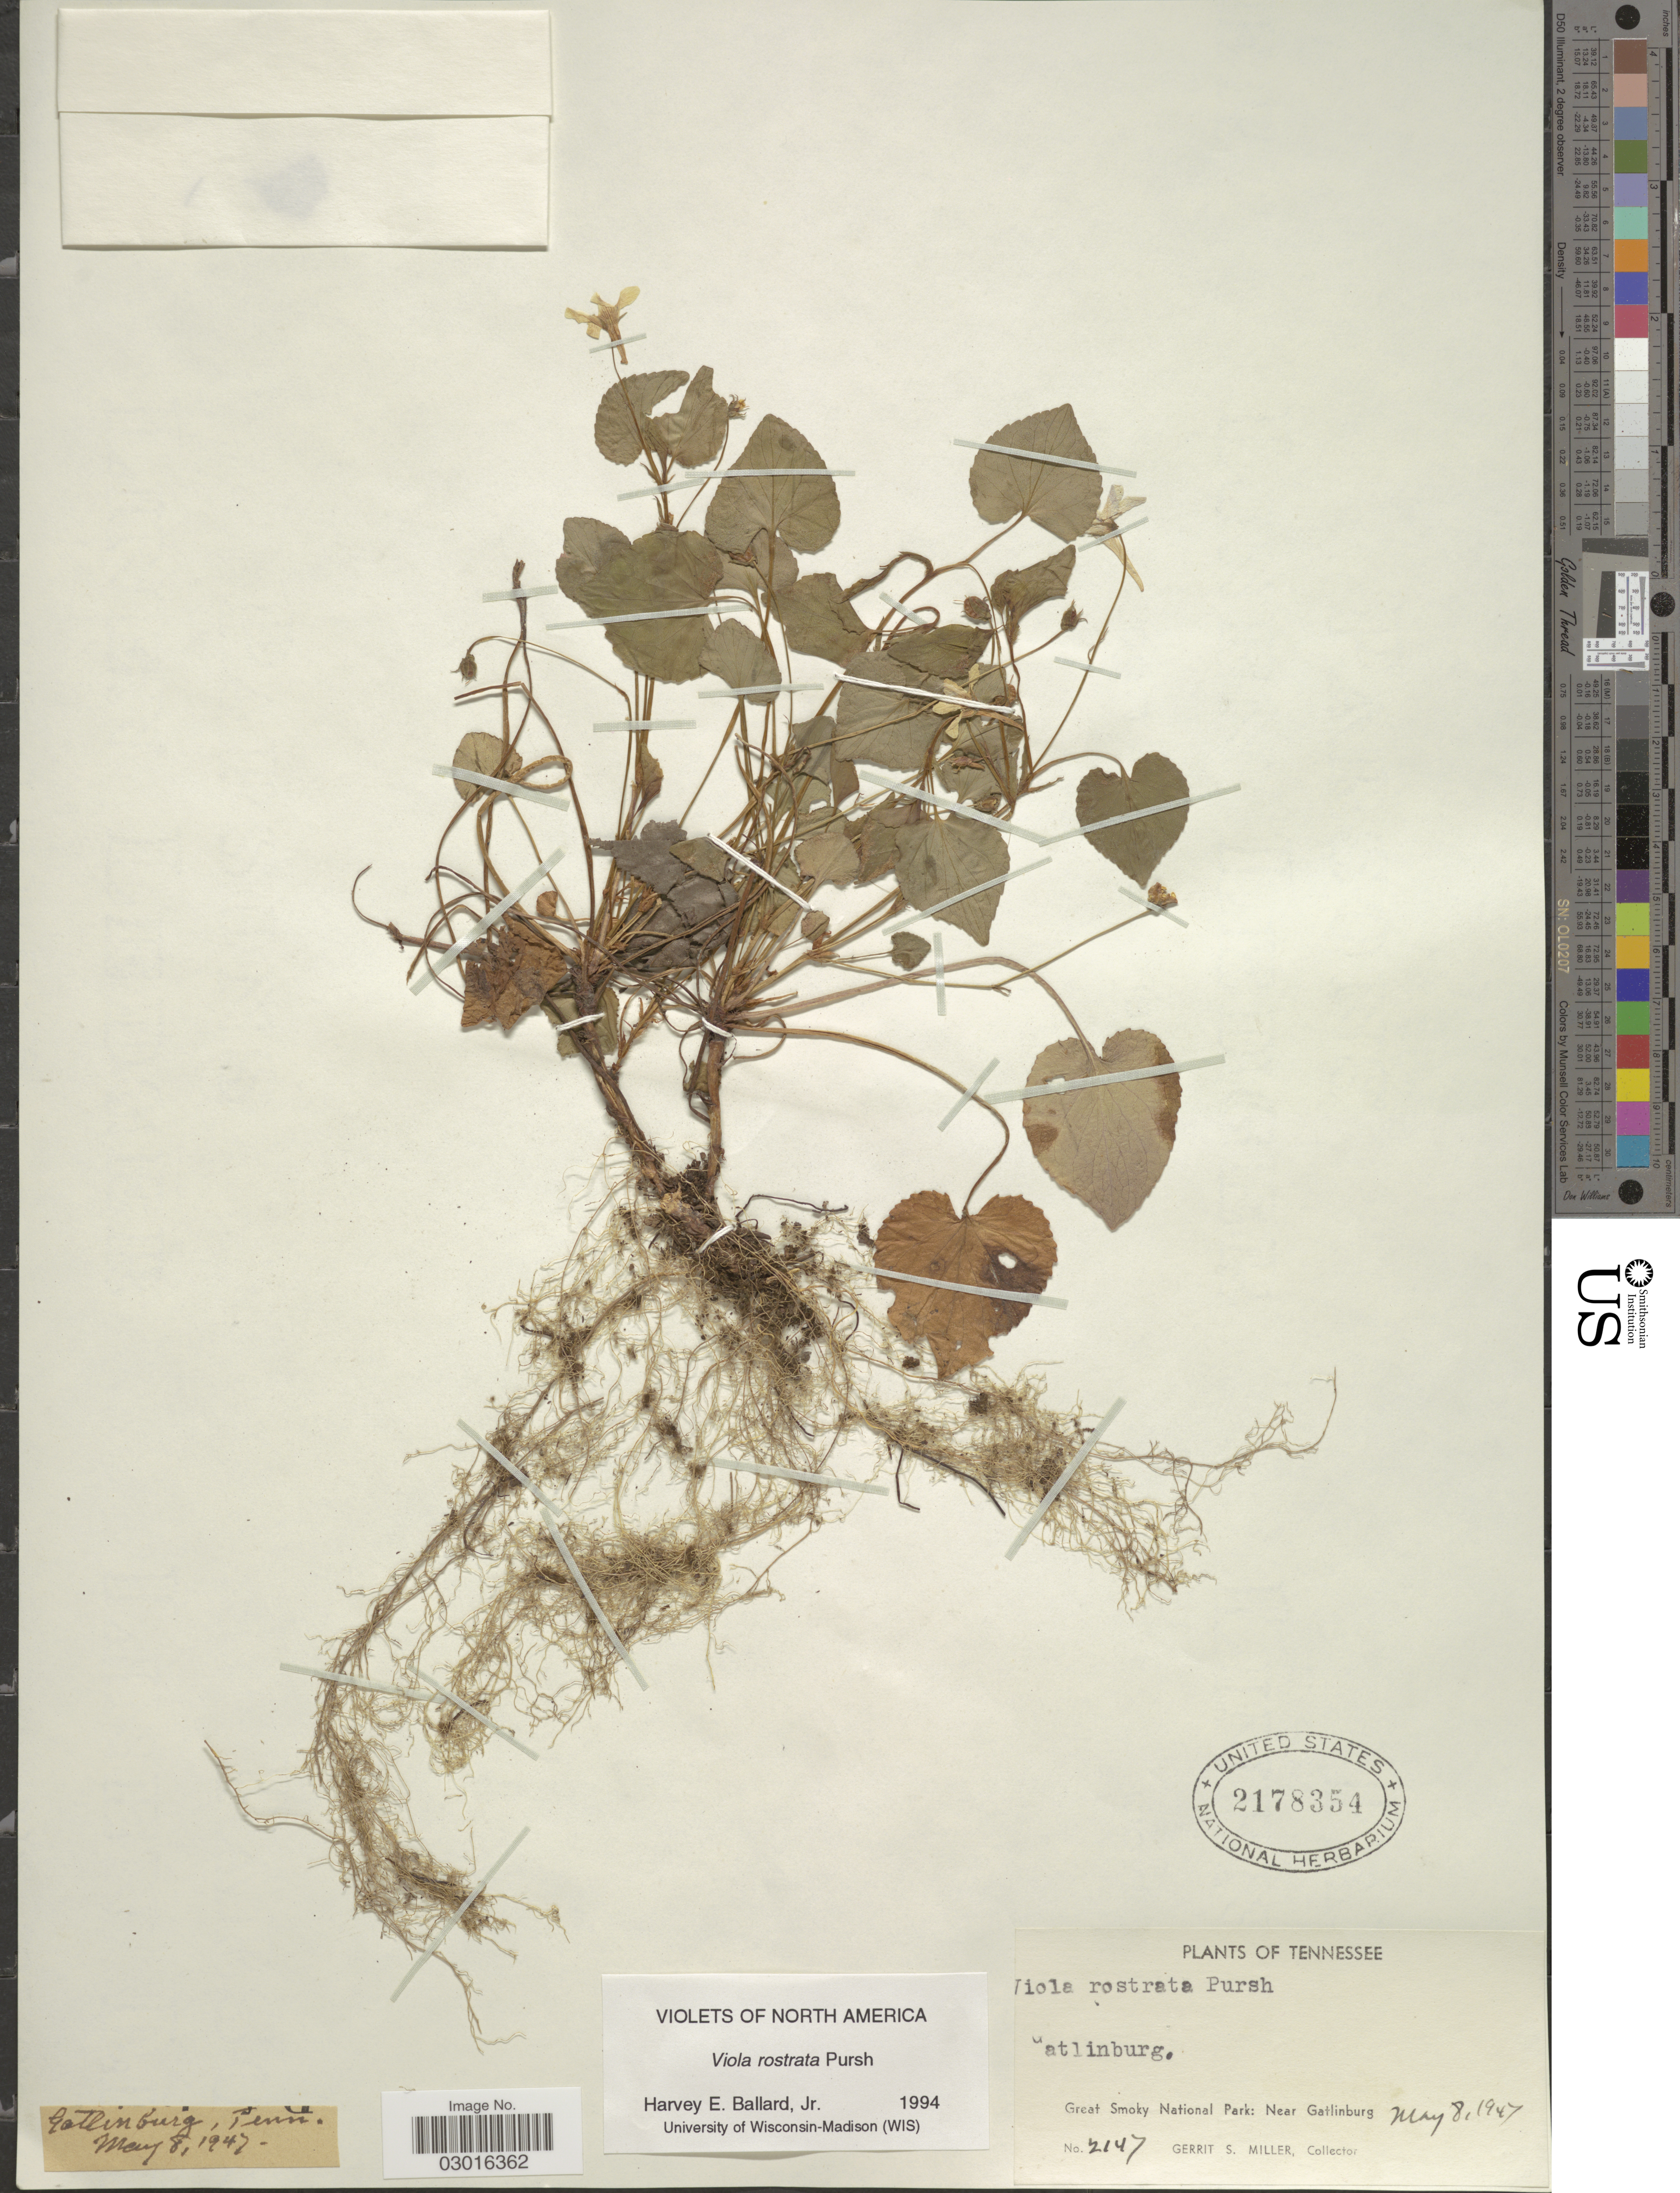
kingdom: Plantae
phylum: Tracheophyta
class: Magnoliopsida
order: Malpighiales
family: Violaceae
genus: Viola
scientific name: Viola rostrata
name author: Pursh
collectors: G. S. Miller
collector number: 2147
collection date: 1947-05-08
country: United States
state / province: Tennessee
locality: Gatlinburg. Great Smoky National Park: Near Gatlinburg.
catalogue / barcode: US 2178354